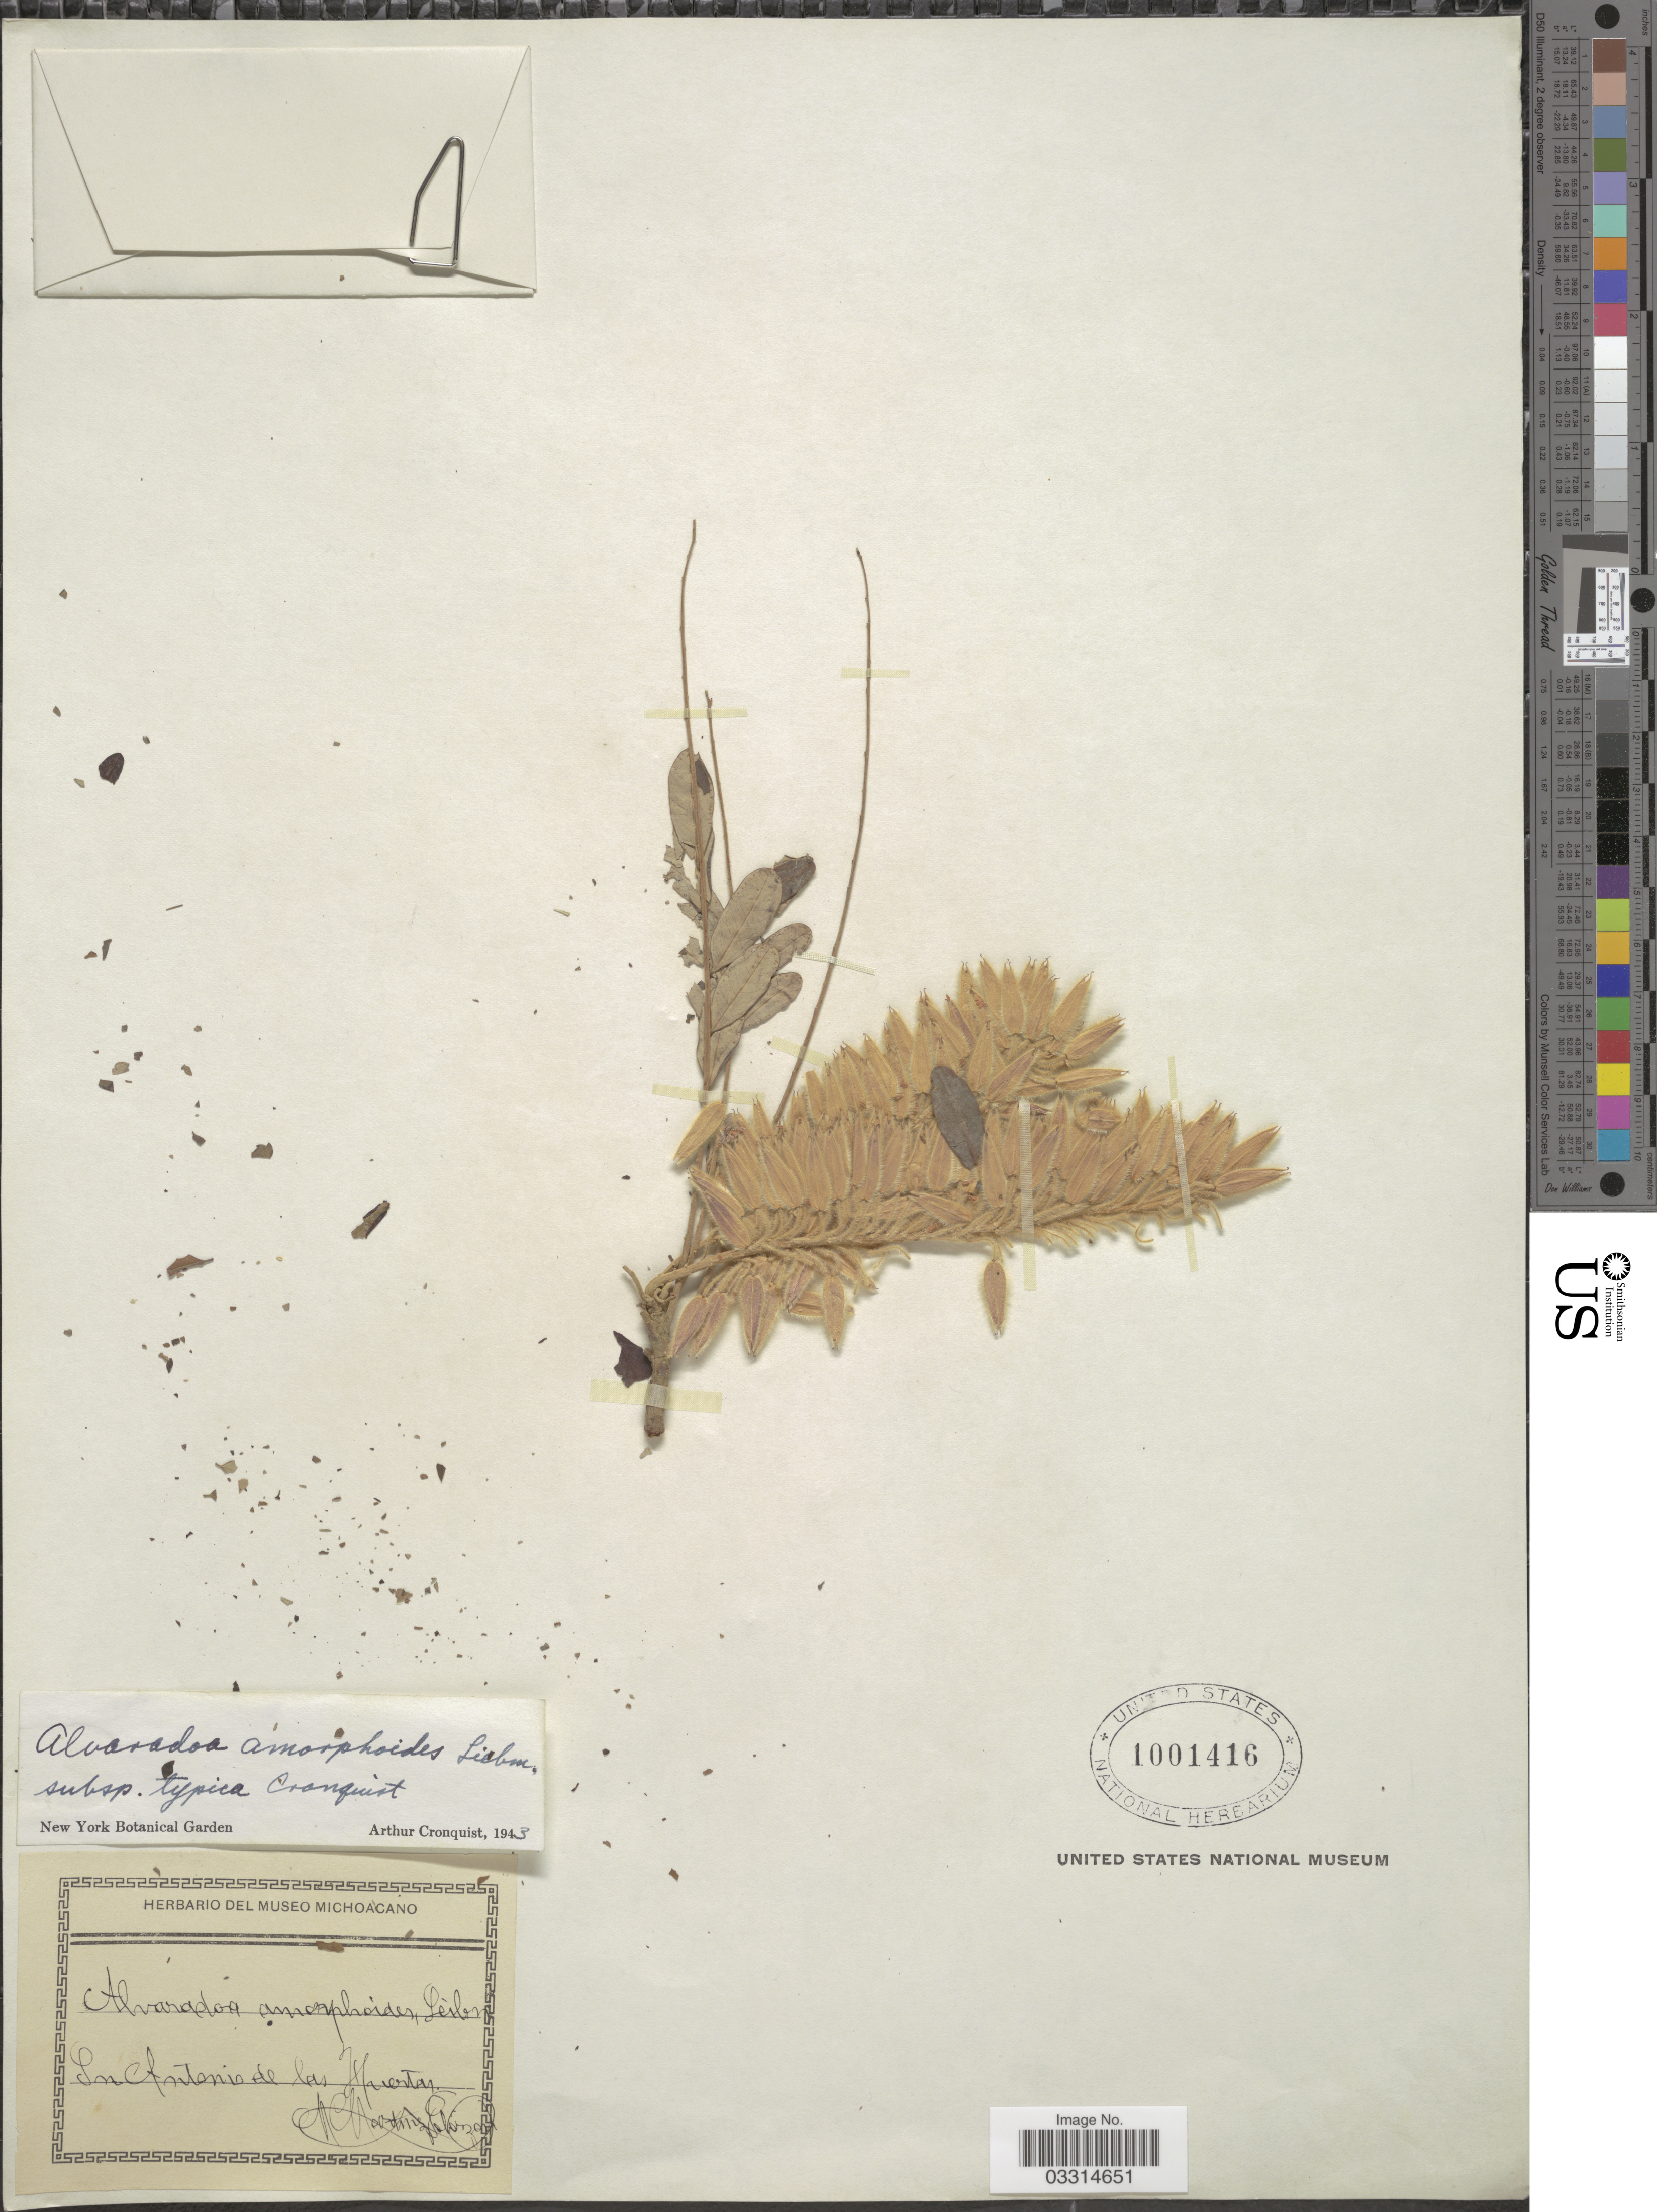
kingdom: Plantae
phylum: Tracheophyta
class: Magnoliopsida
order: Picramniales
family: Picramniaceae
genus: Alvaradoa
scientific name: Alvaradoa amorphoides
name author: Liebm.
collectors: -- McCarthy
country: Mexico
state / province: Michoacán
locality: San Antonio de las Huertas.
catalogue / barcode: US 1001416